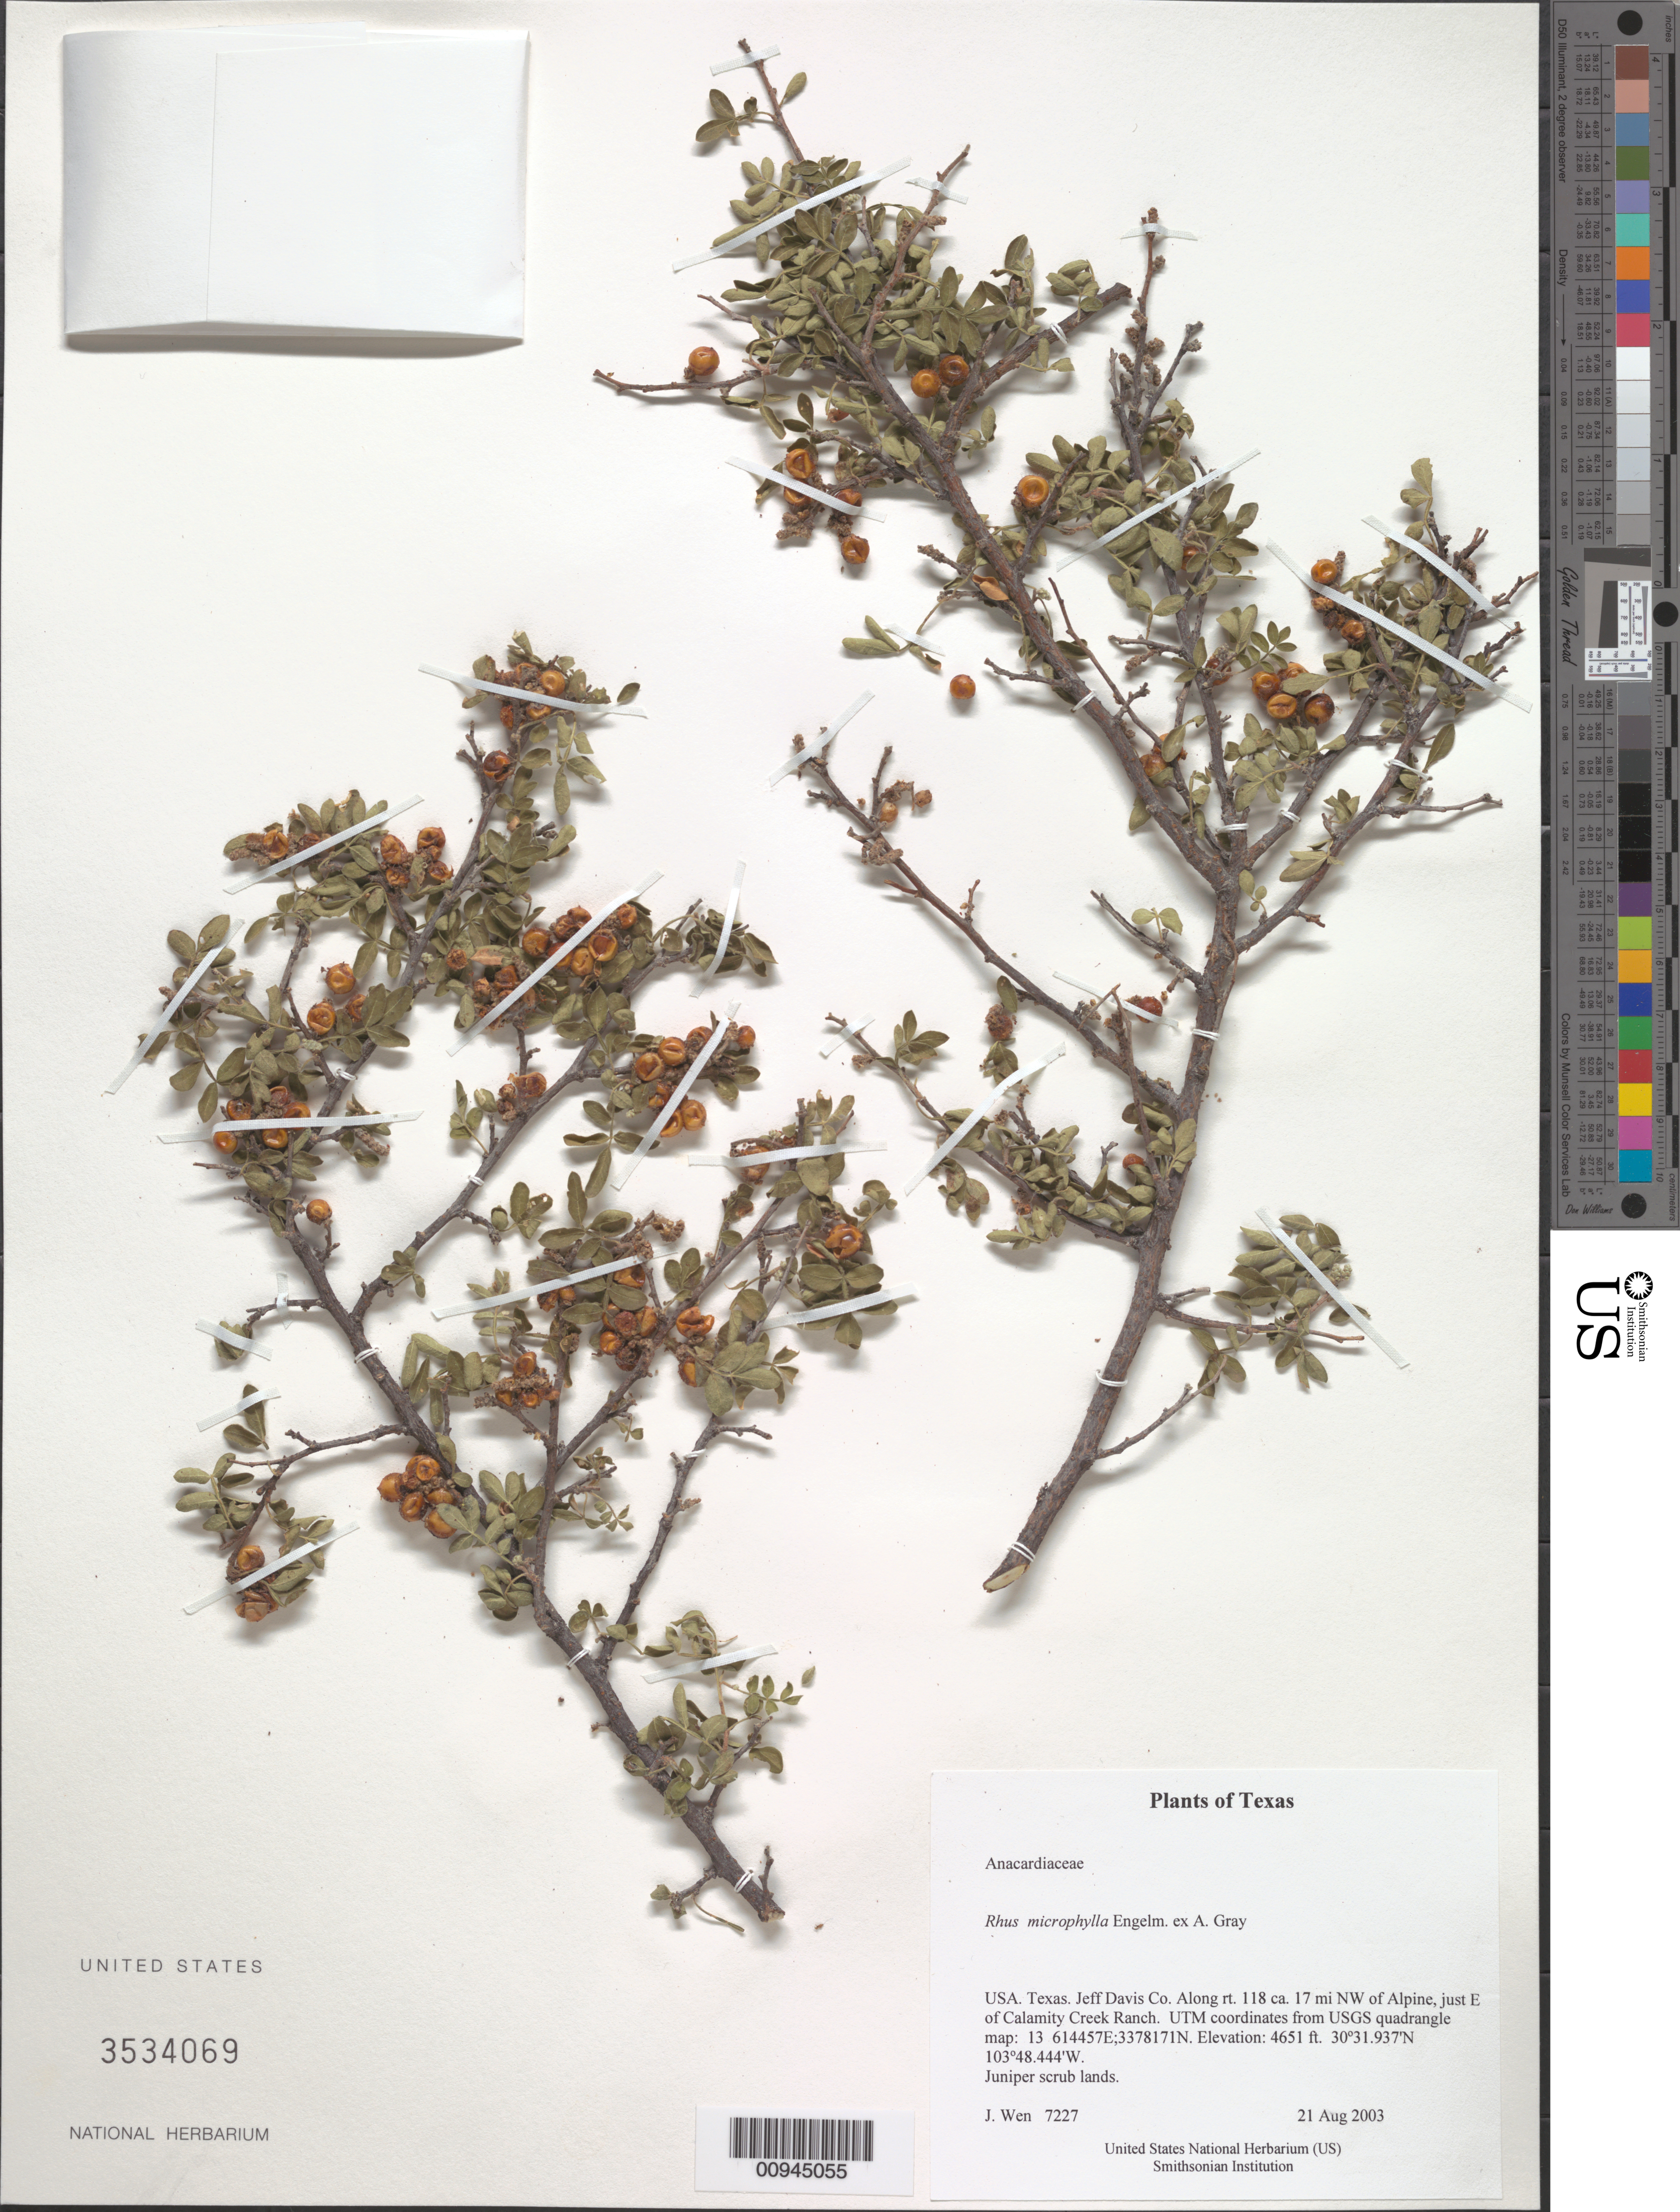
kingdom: Plantae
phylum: Tracheophyta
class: Magnoliopsida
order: Sapindales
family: Anacardiaceae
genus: Rhus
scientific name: Rhus microphylla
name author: Engelm.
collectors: J. Wen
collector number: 7227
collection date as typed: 21 Aug 2003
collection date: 2003-08-21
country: United States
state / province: Texas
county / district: Jeff Davis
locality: Along rt. 118 ca. 17 mi NW of Alpine, just E of Calamity Creek Ranch. UTM coordinates from USGS quadrangle map: 13 614457E;3378171N.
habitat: Juniper scrub lands.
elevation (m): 1418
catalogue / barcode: US 3534069